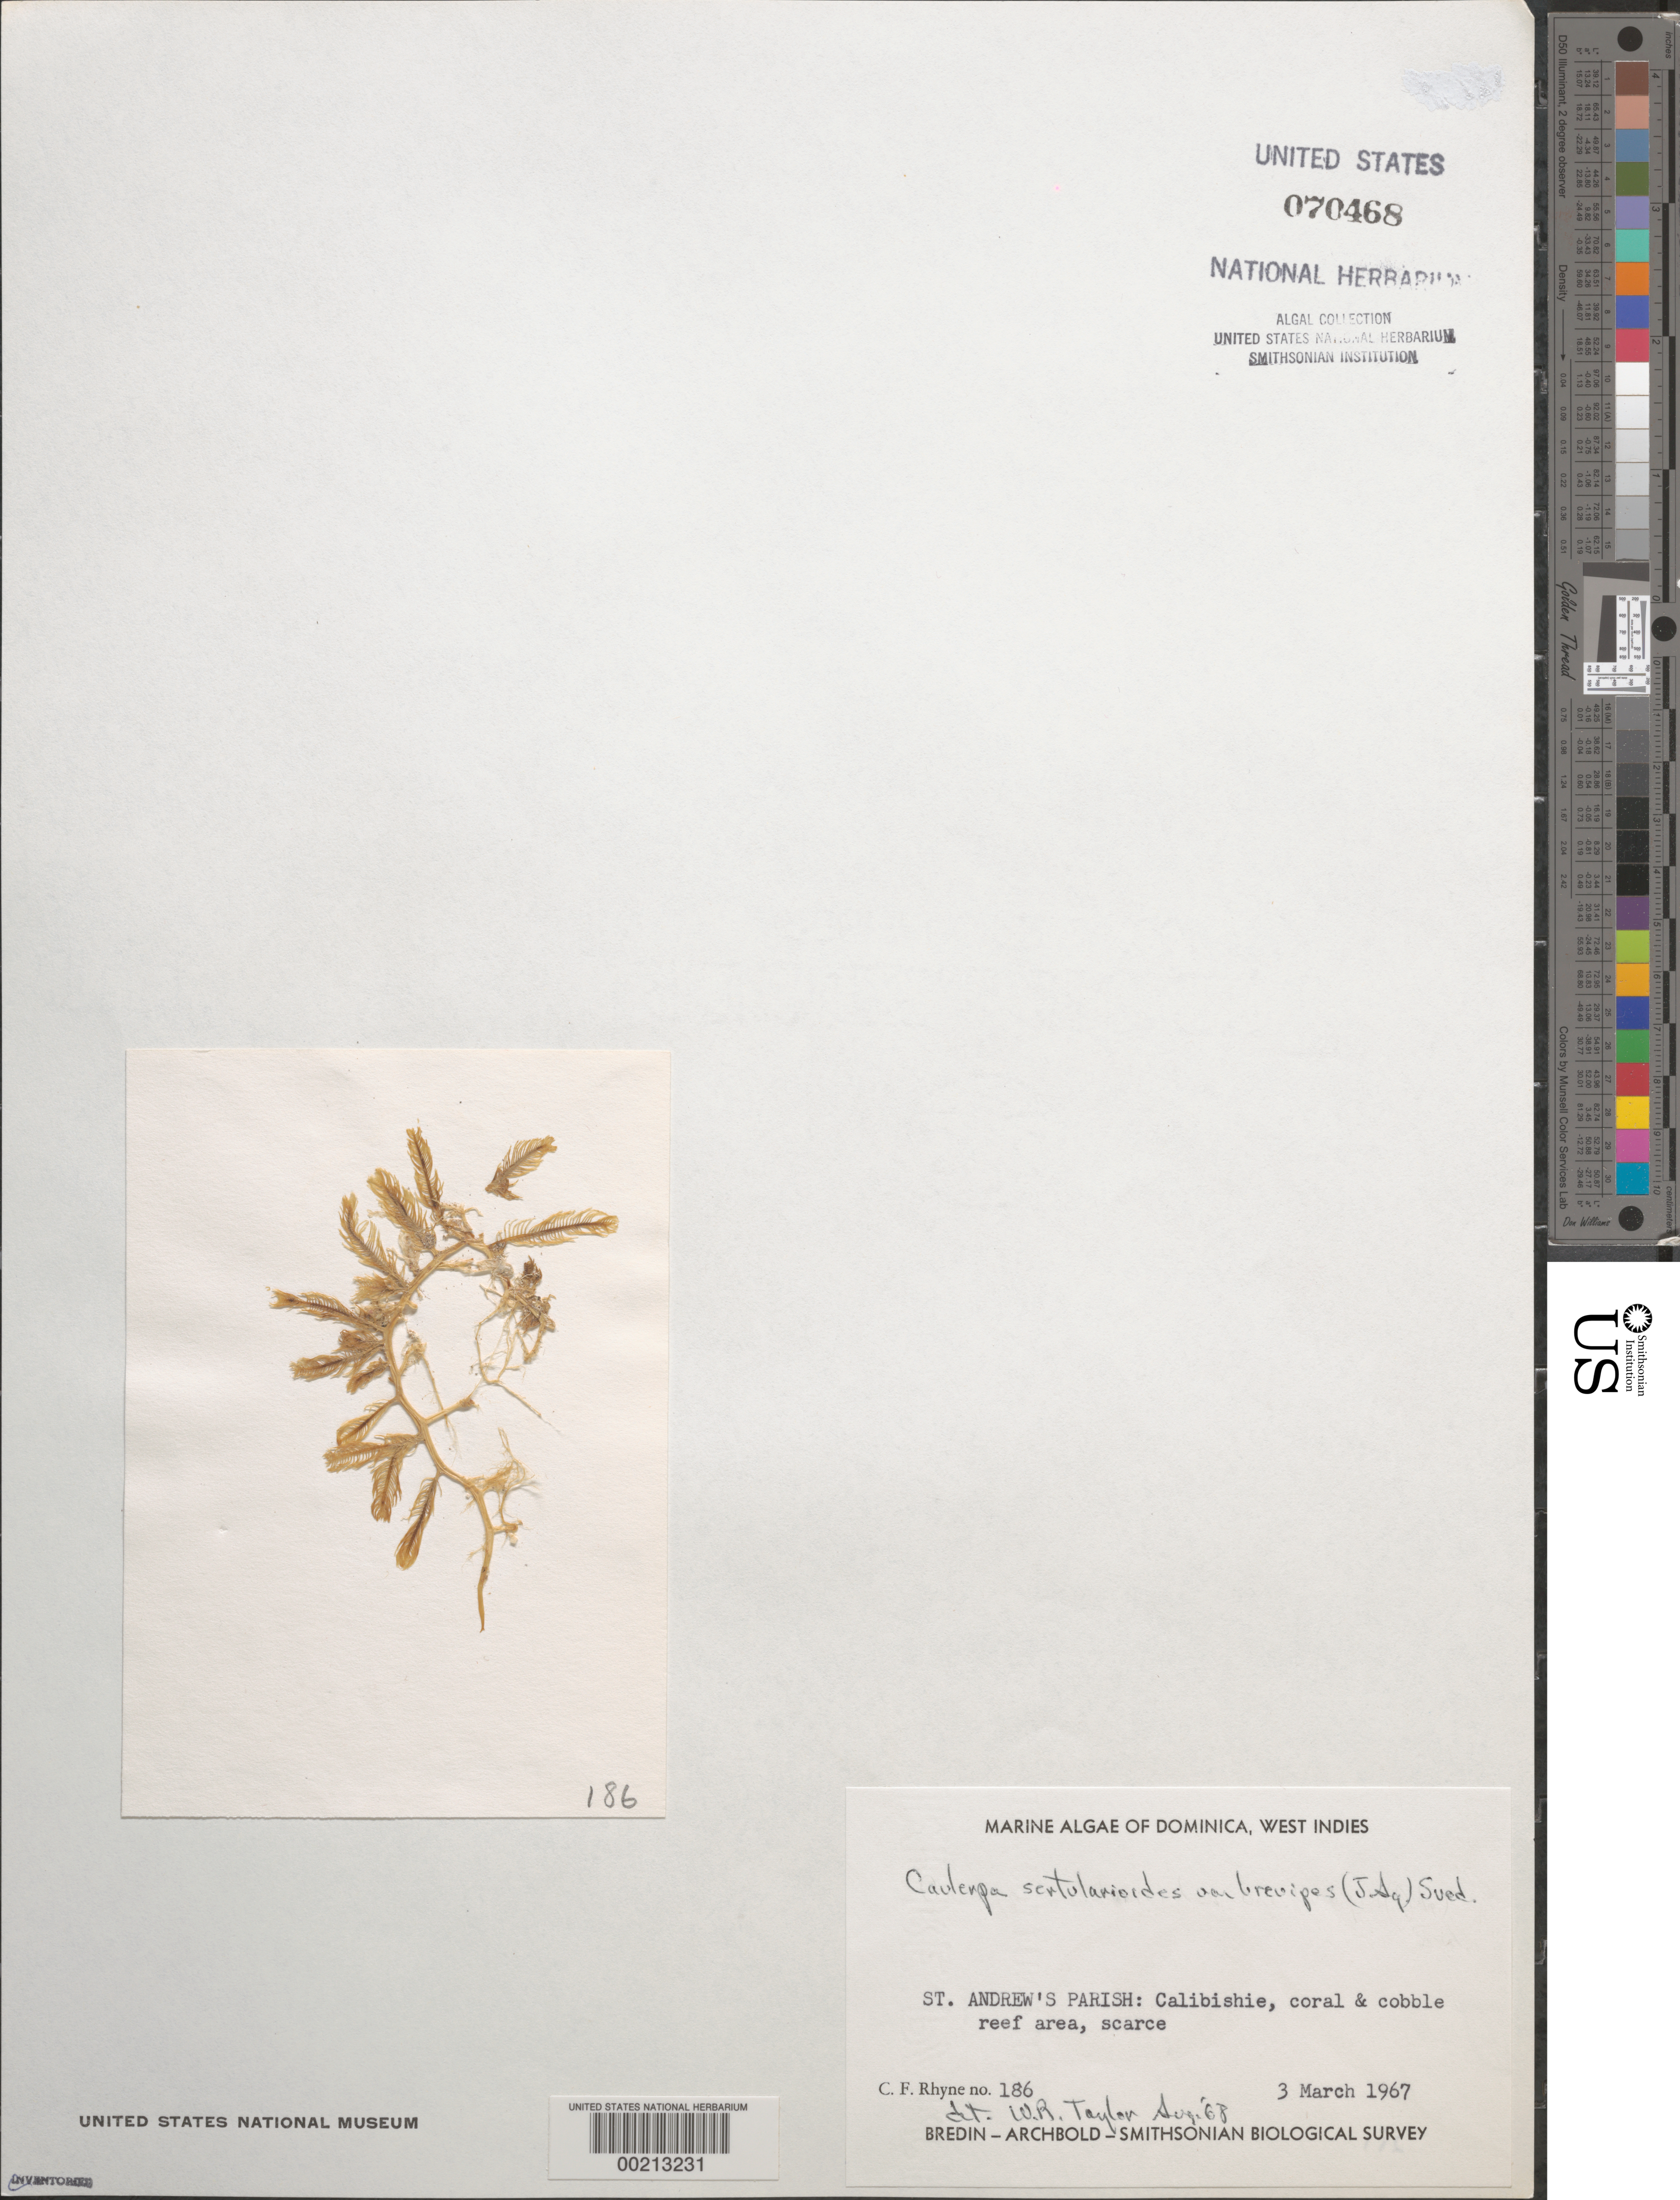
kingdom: Plantae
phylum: Chlorophyta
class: Ulvophyceae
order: Bryopsidales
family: Caulerpaceae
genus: Caulerpa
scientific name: Caulerpa sertularioides var. brevipes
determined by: Taylor, William R.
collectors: C. Rhyne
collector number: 186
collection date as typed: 03 Mar 1967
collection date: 1967-03-03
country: Dominica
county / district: St. Andrew's Parish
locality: Calibishie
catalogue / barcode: US 70468